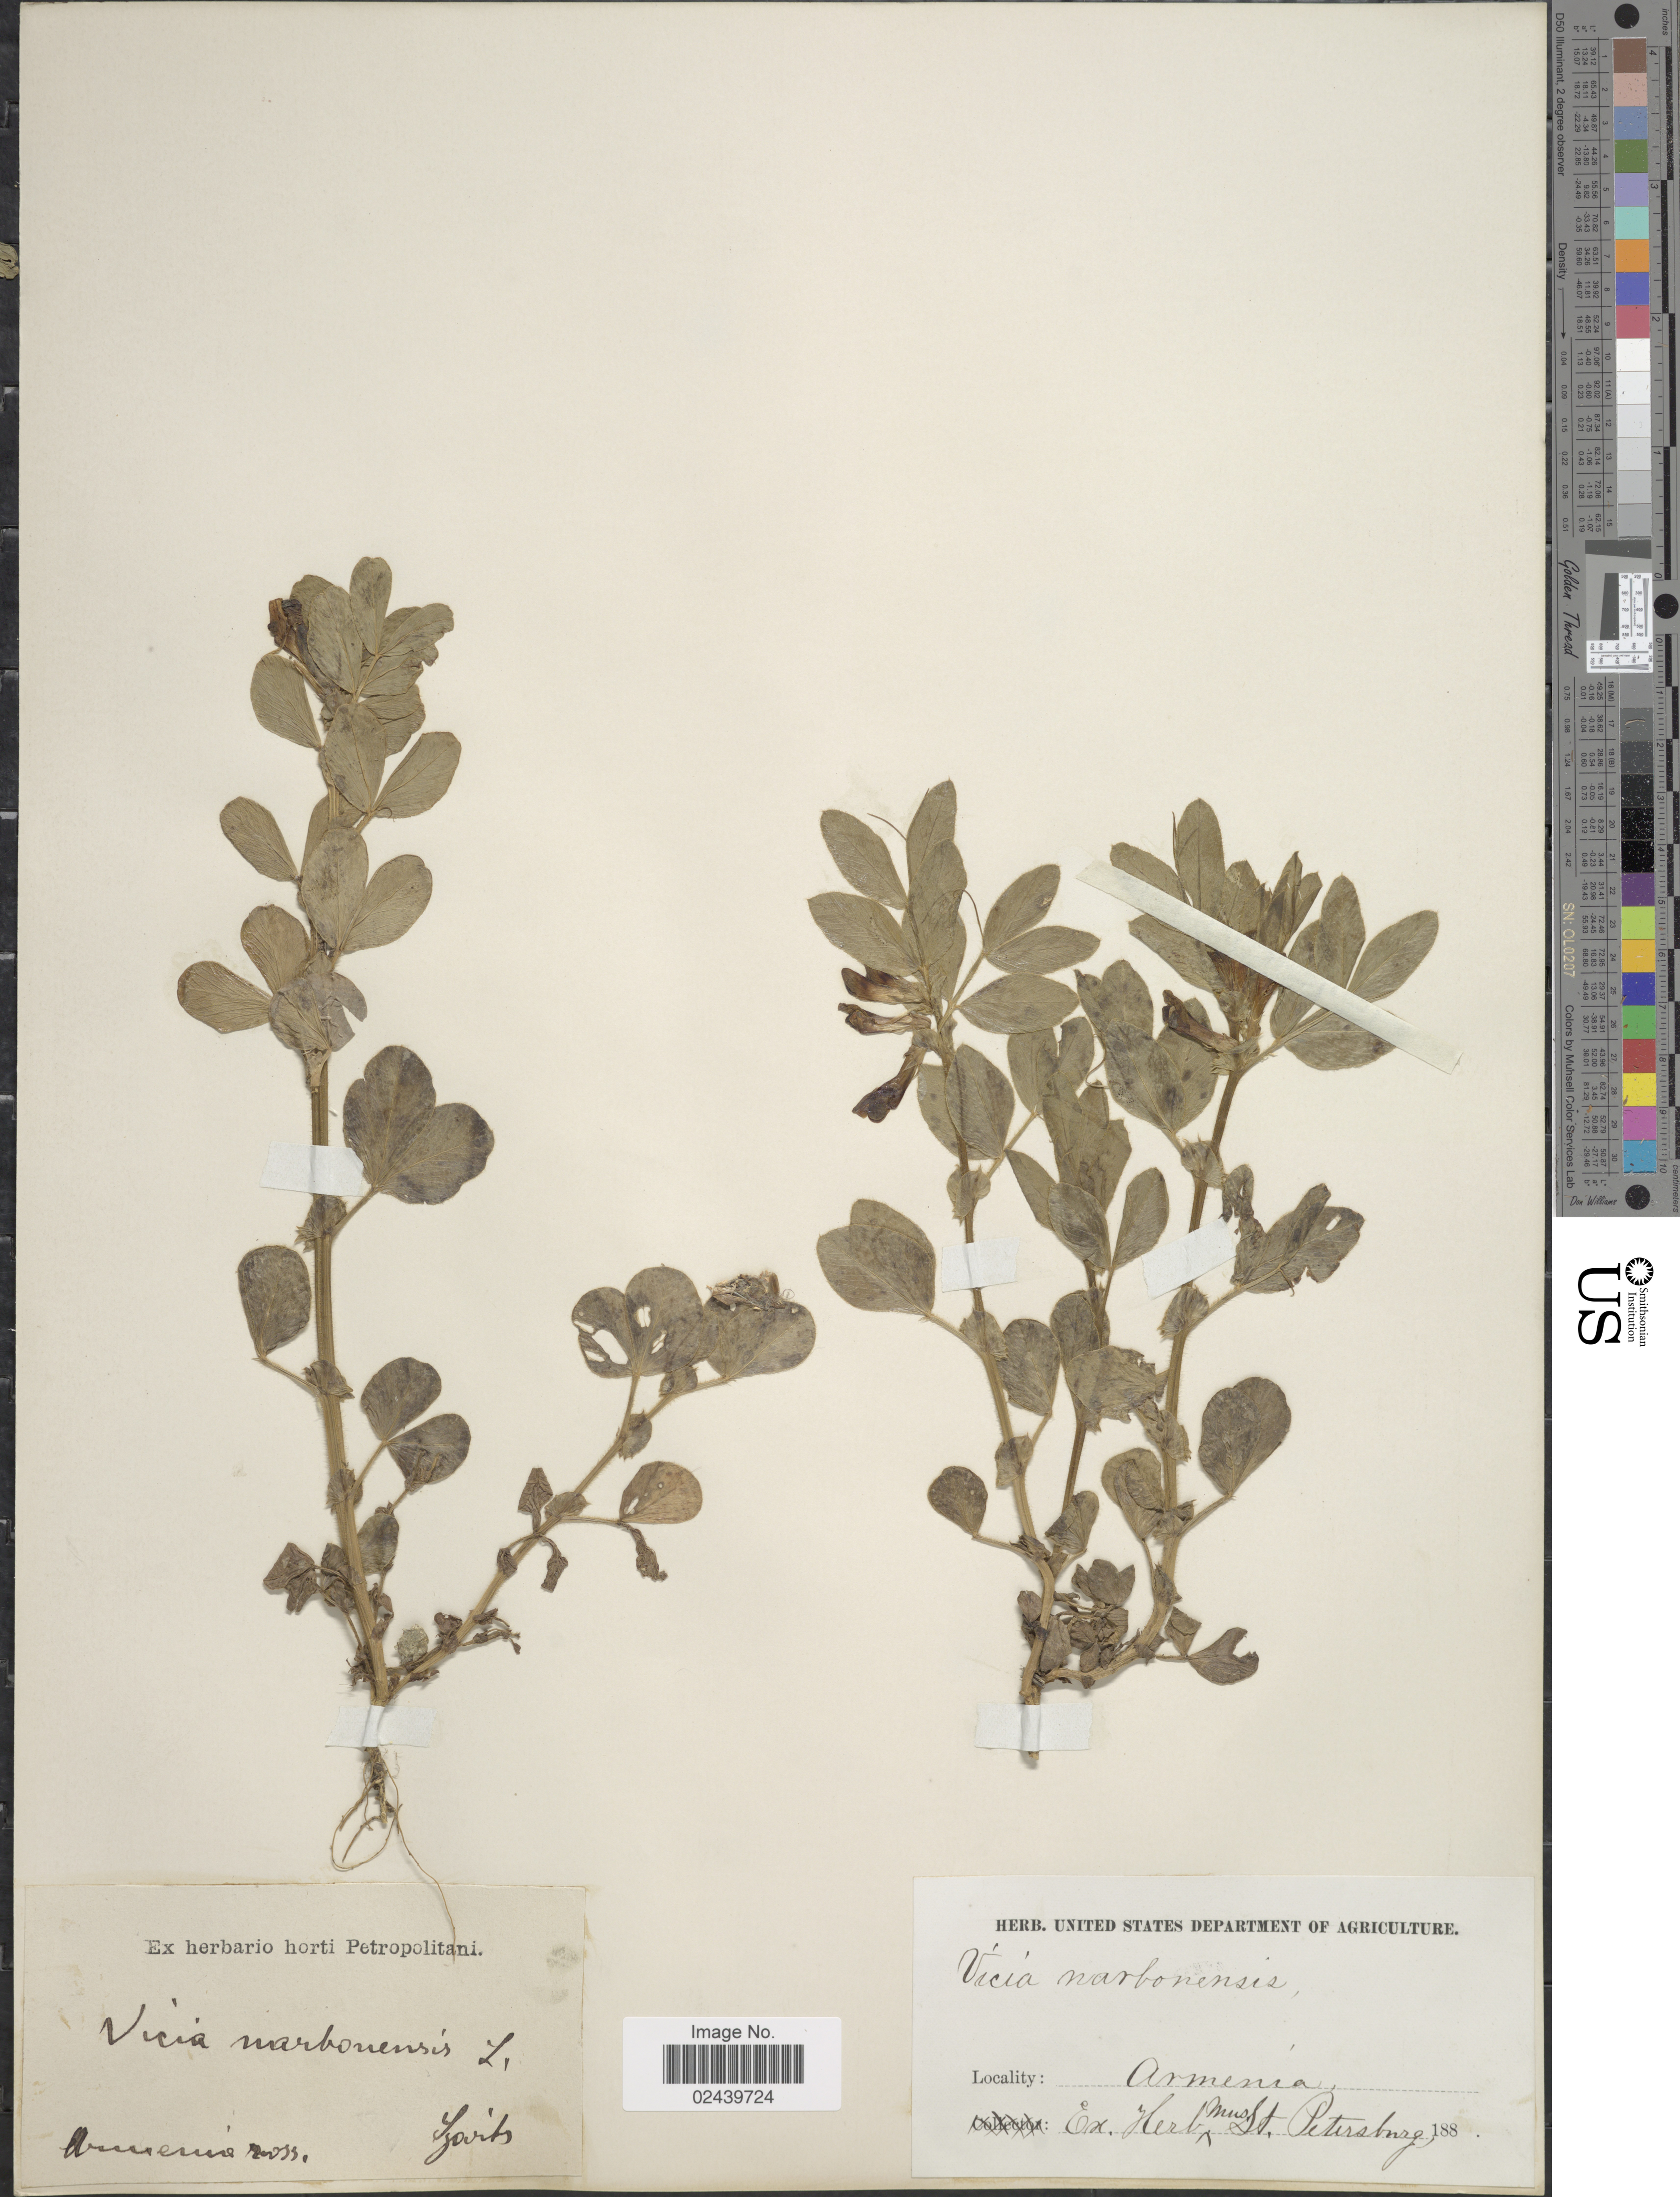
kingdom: Plantae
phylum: Tracheophyta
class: Magnoliopsida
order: Fabales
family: Fabaceae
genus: Vicia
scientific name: Vicia narbonensis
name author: L.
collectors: Szovits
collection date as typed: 188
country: Armenia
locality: Armenia ross. [interpreted]